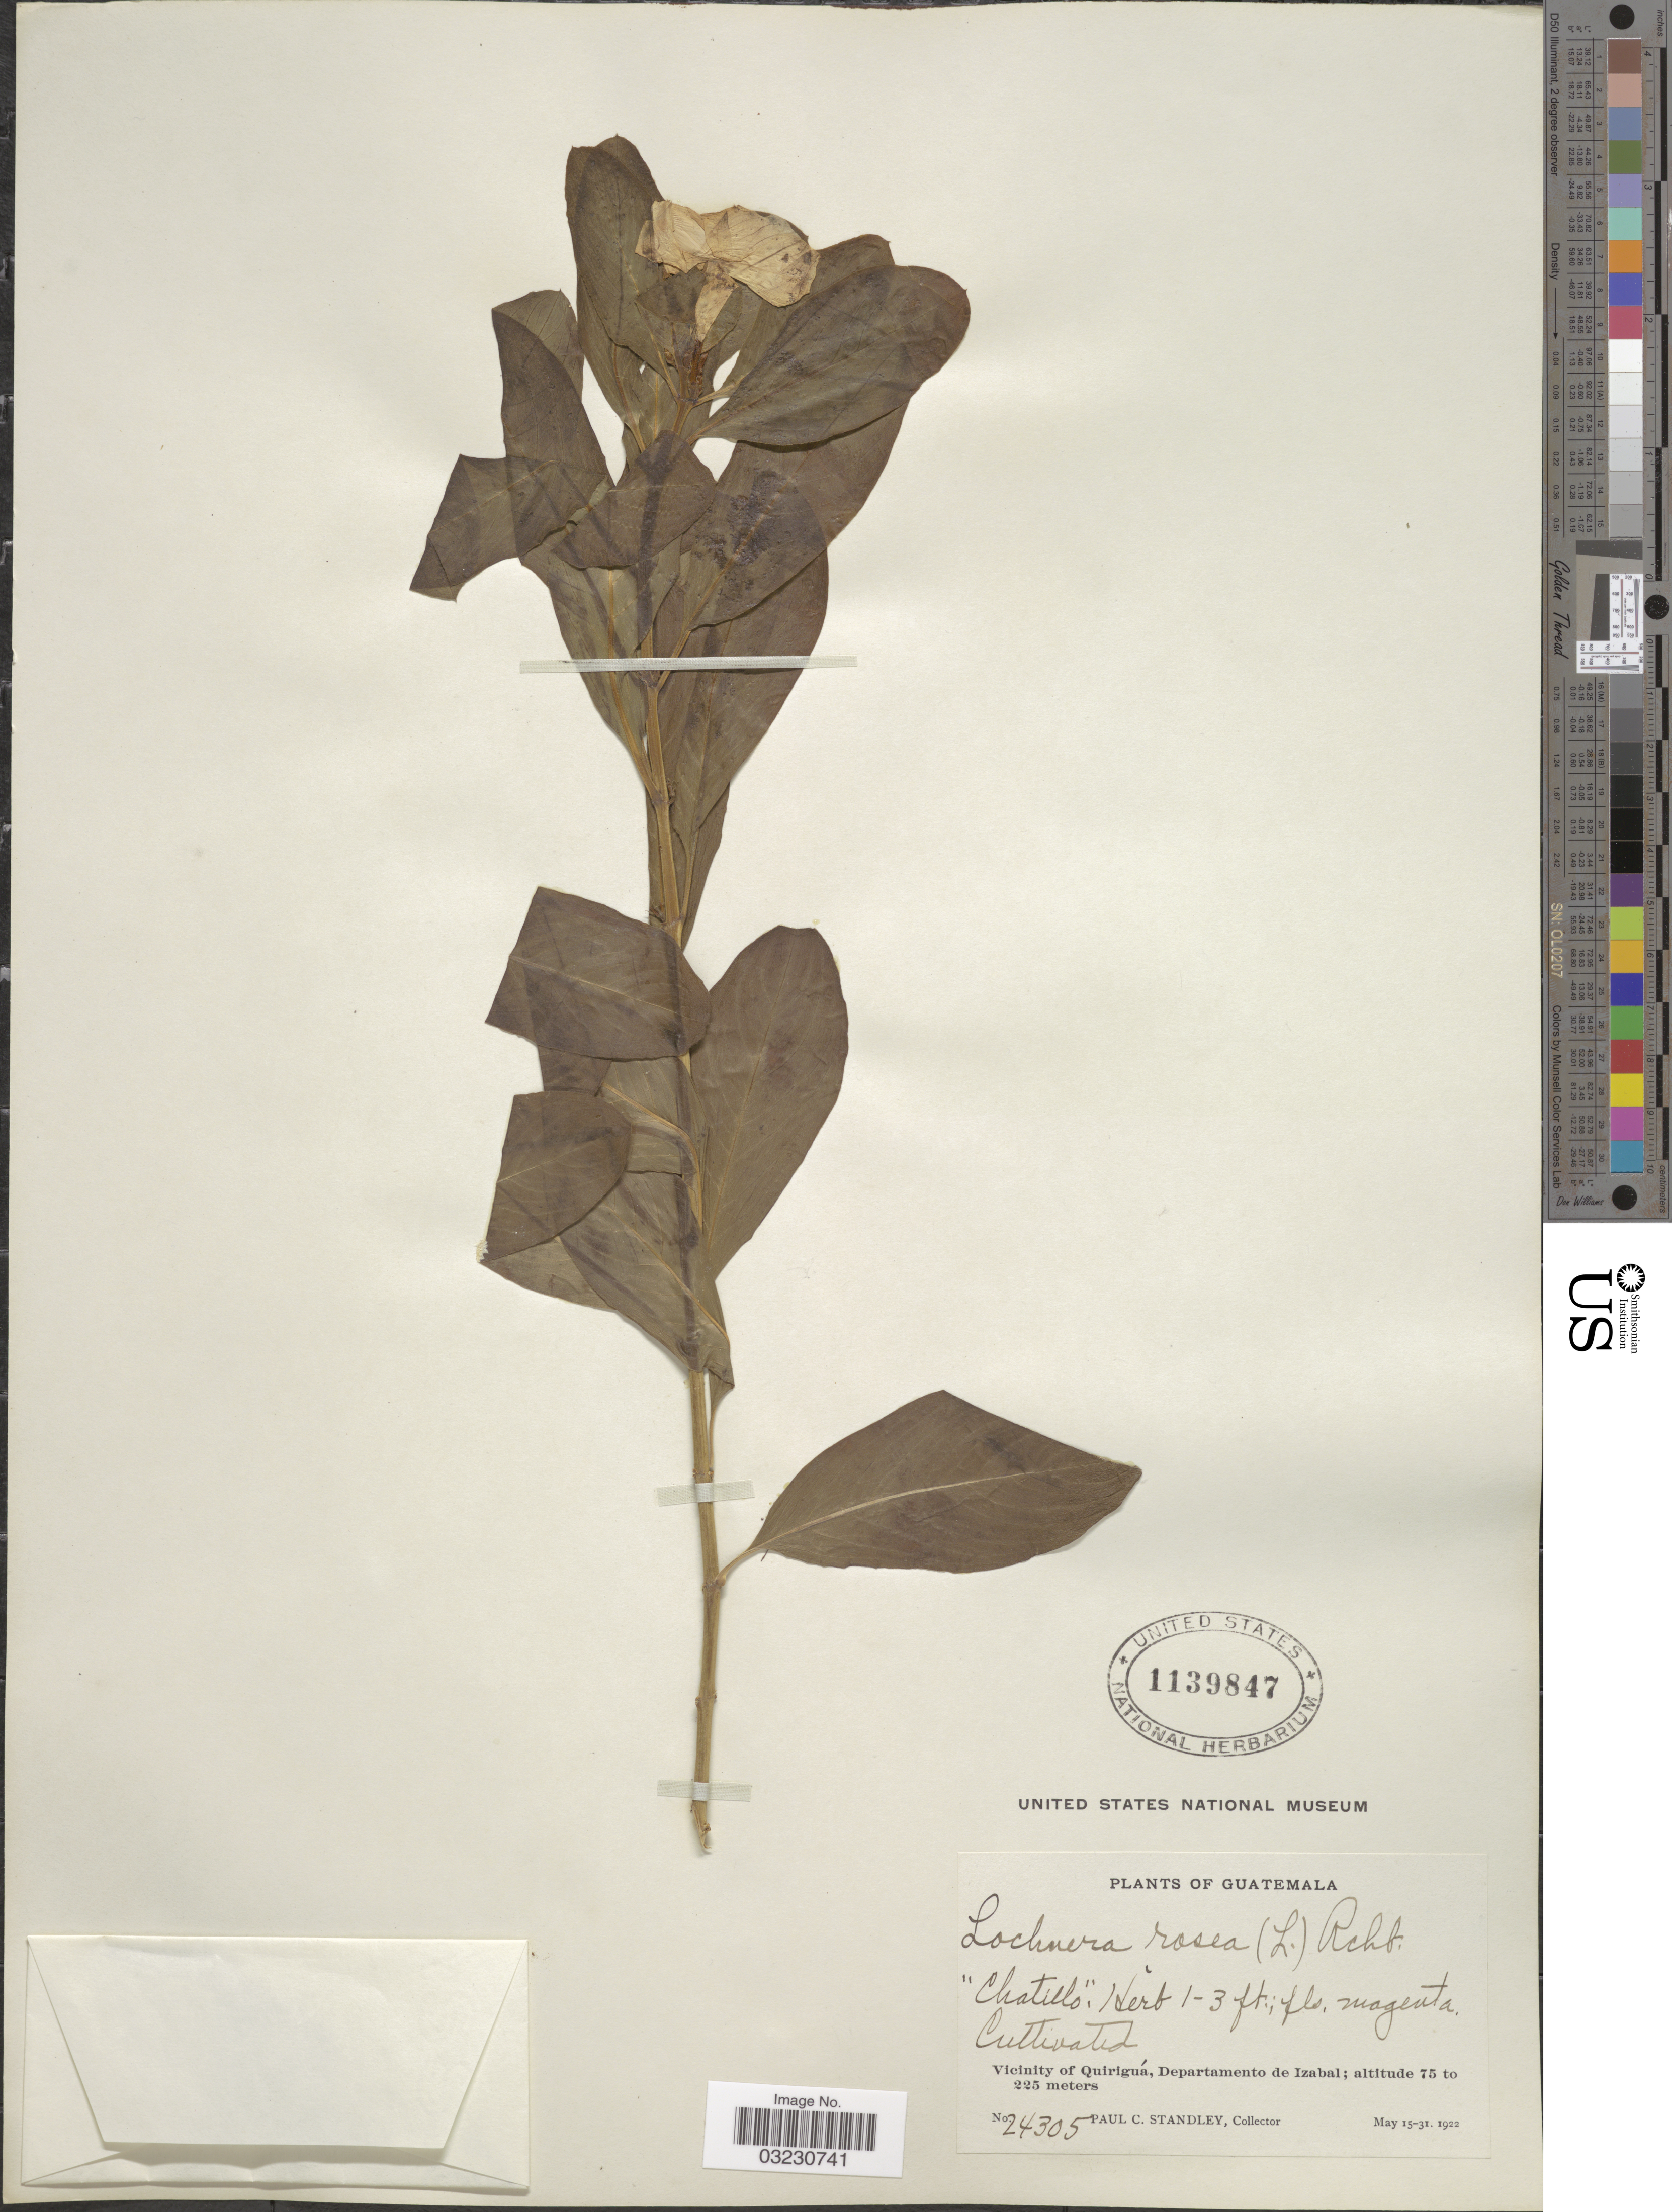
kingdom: Plantae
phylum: Tracheophyta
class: Magnoliopsida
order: Gentianales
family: Apocynaceae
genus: Catharanthus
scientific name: Catharanthus roseus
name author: (L.) G. Don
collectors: P. C. Standley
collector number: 24305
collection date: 1922-05-15/1922-05-31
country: Guatemala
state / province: Izabal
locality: Vicinity of Quiriguá, Departamento de Izabal.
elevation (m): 75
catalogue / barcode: US 1139847